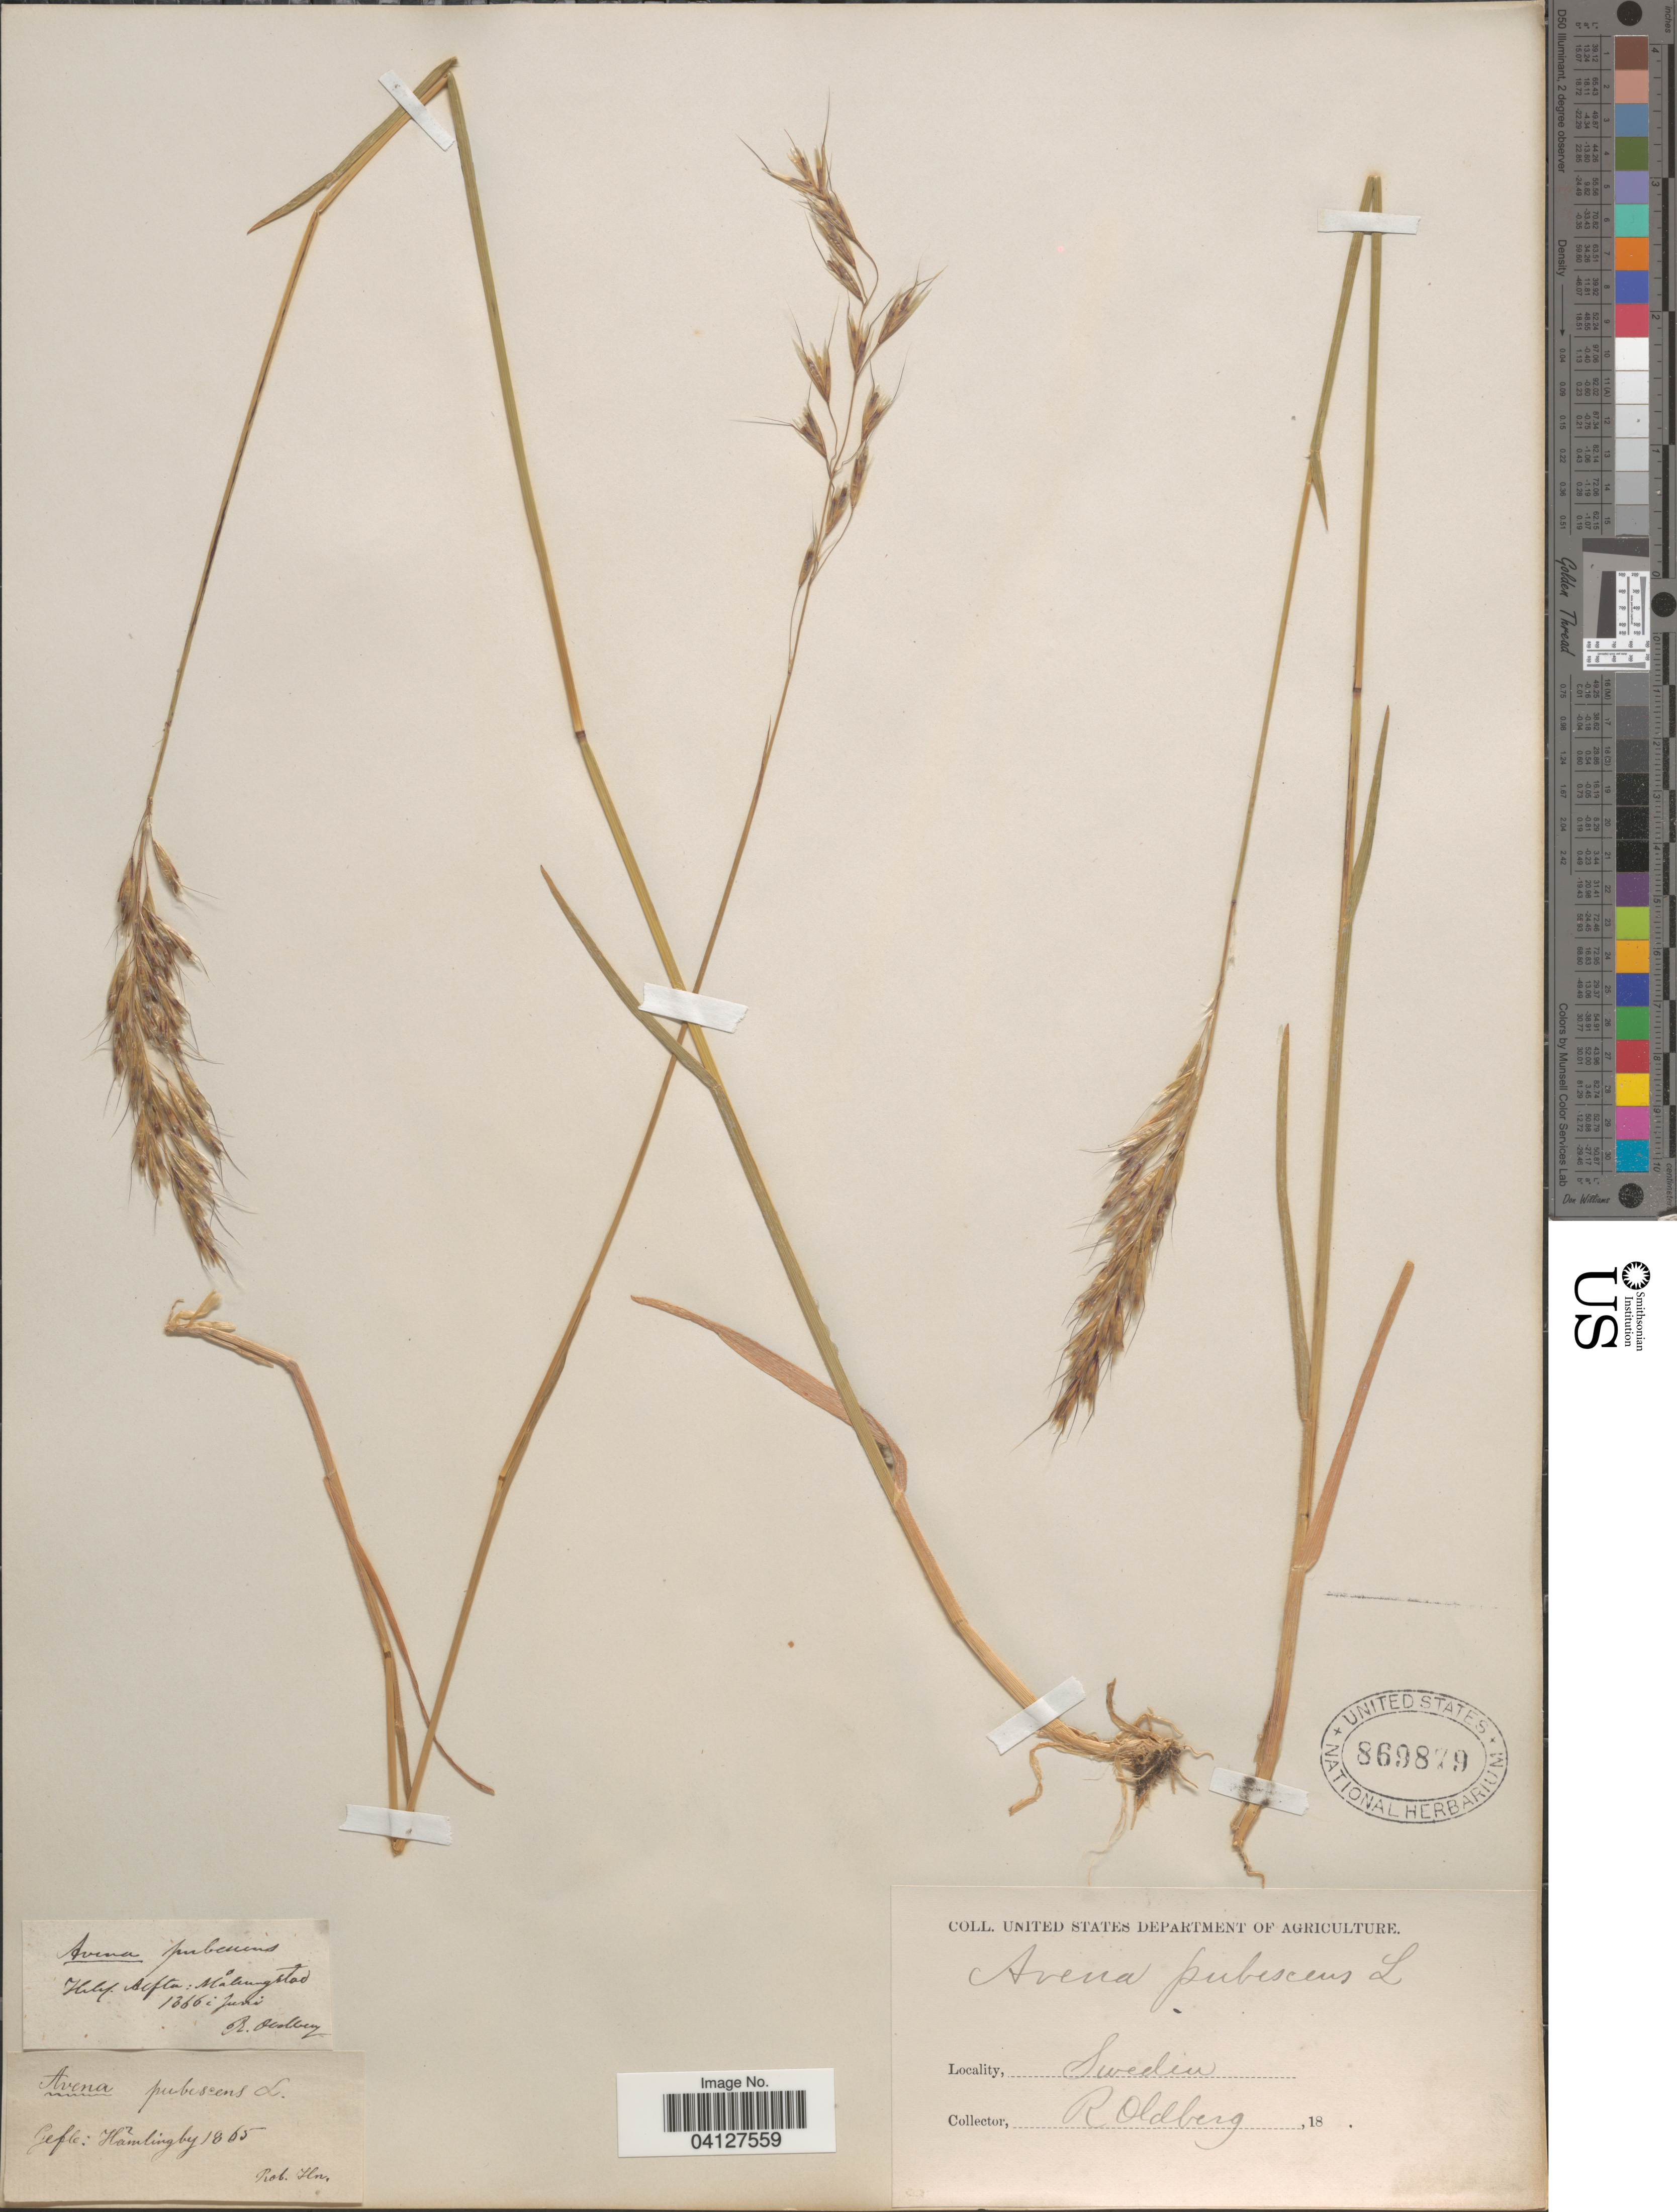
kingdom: Plantae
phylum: Tracheophyta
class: Liliopsida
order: Poales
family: Poaceae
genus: Avena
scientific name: Avena pubescens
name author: Huds.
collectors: R. Hu & R. Oldberg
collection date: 1865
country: Sweden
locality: Gefle: Hämlingby.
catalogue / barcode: US 869879